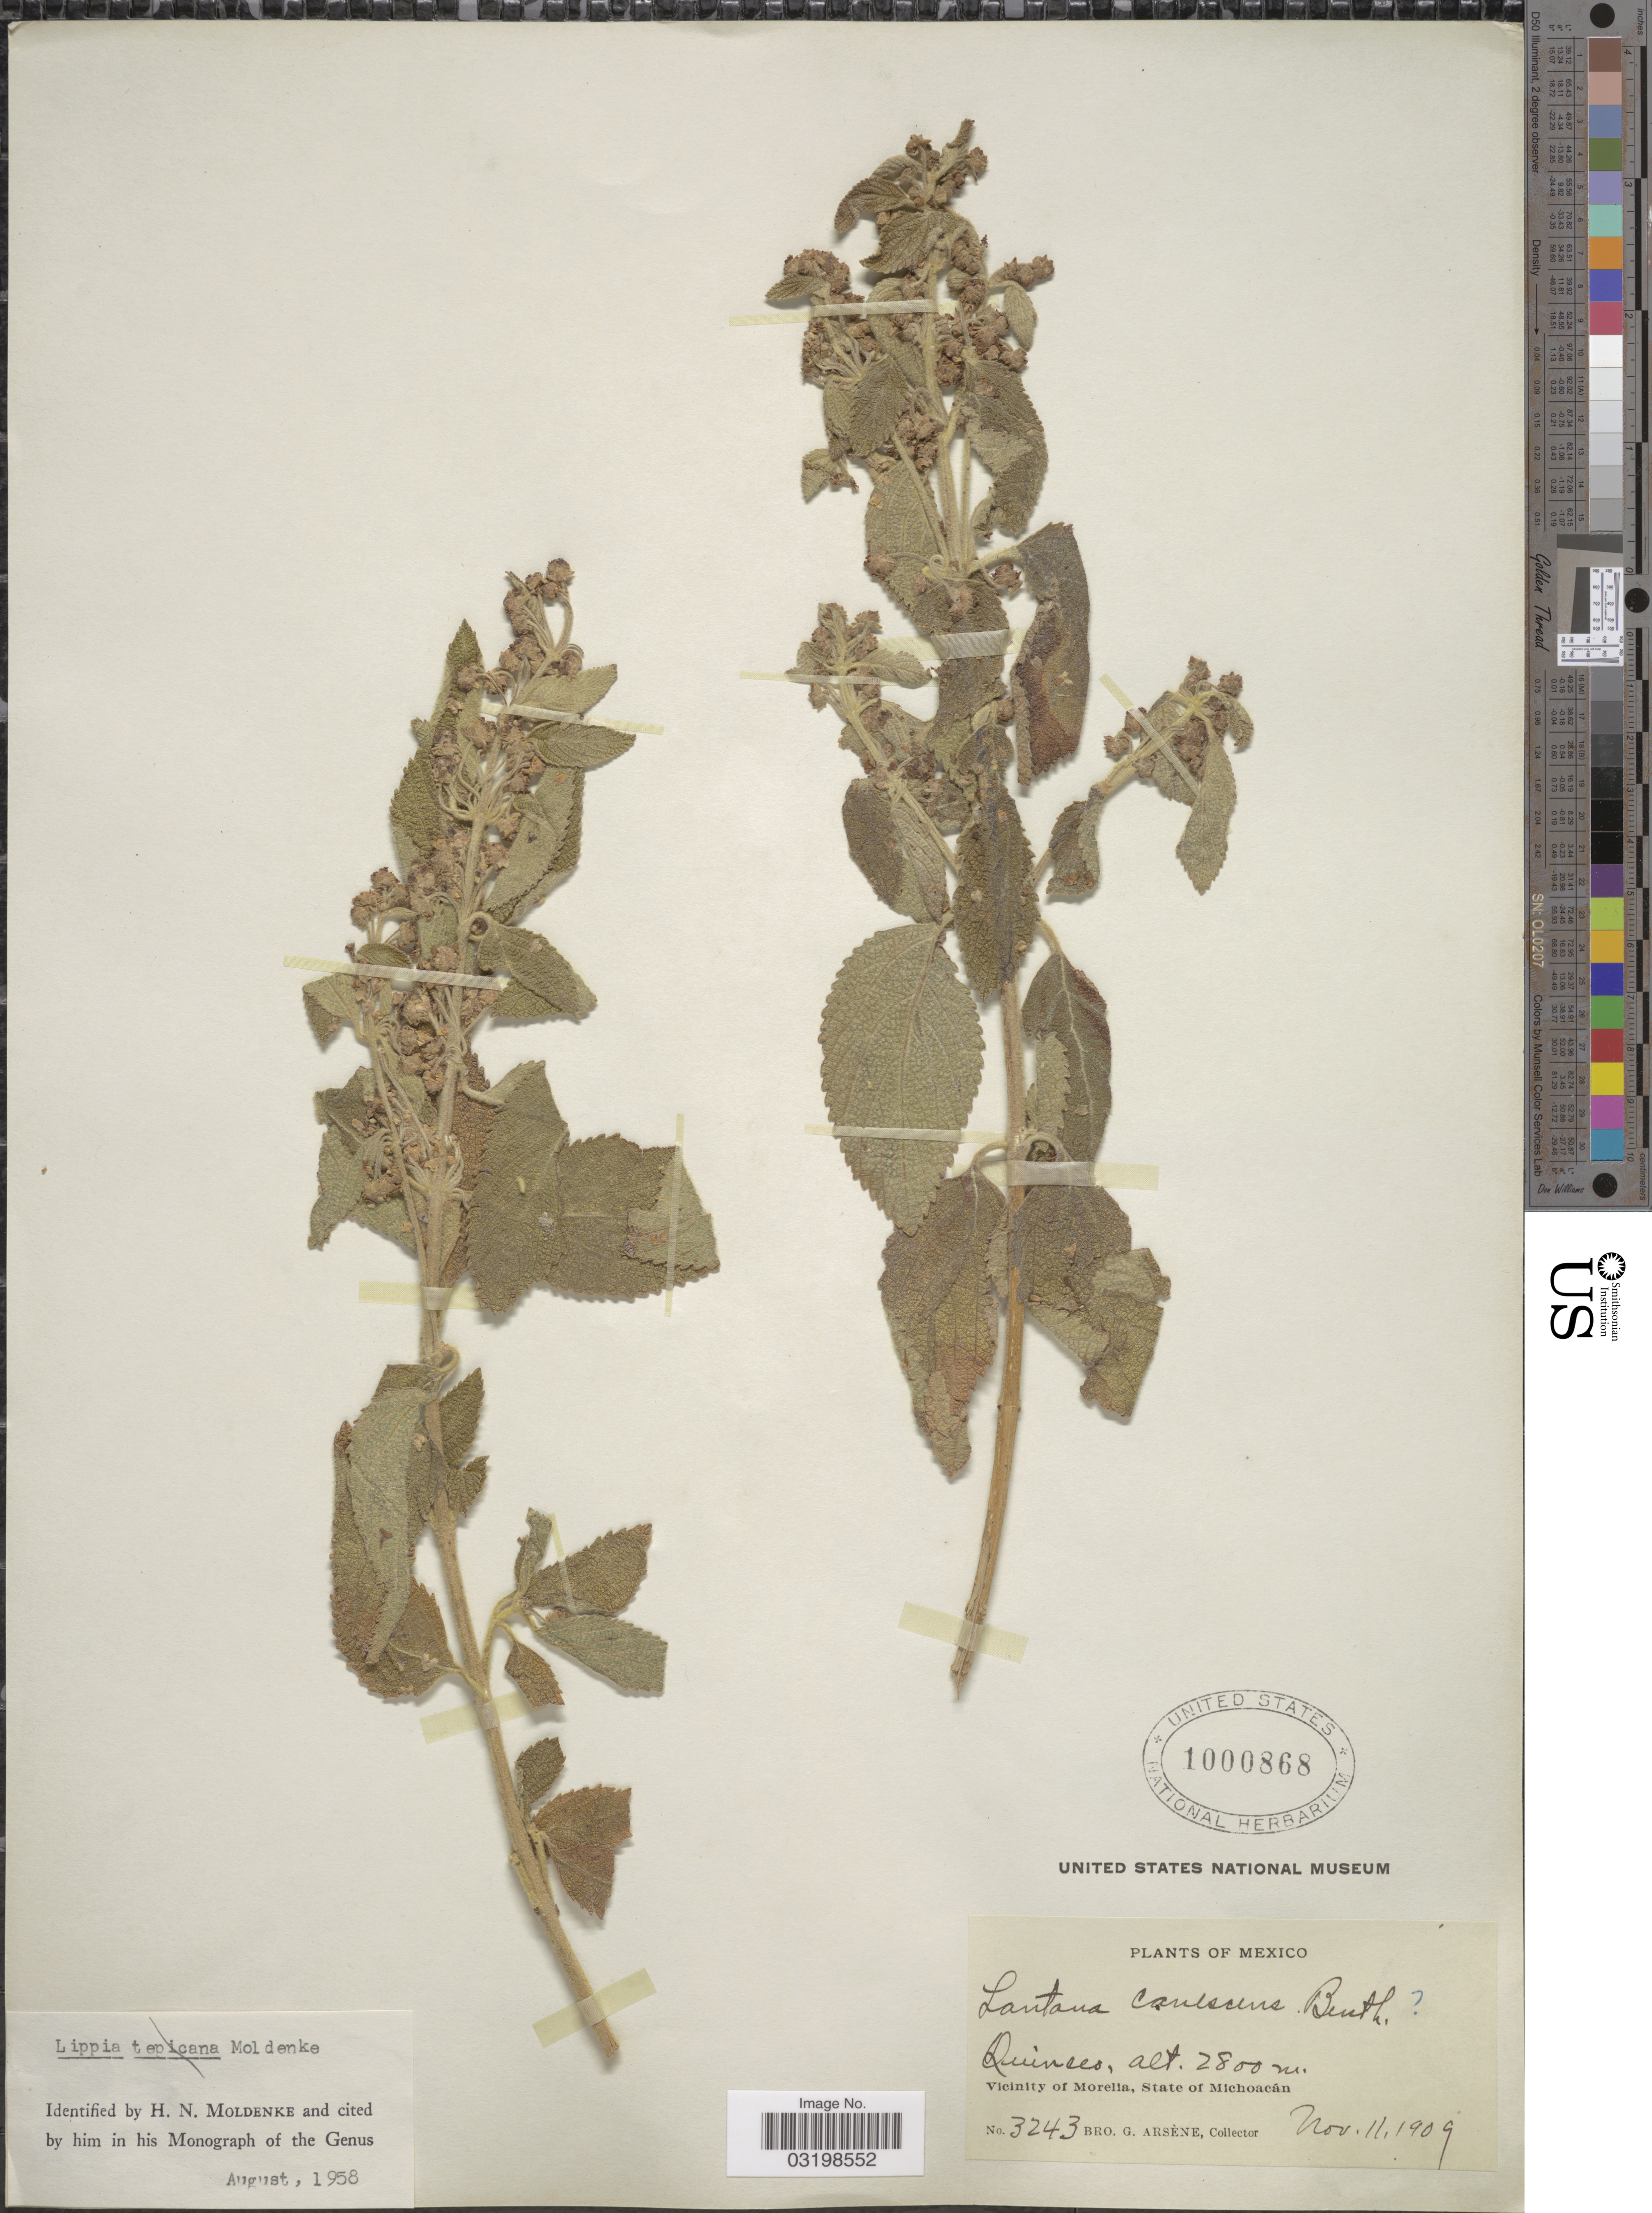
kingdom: Plantae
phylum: Tracheophyta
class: Magnoliopsida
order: Lamiales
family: Verbenaceae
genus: Lippia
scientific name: Lippia cardiostegia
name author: Benth.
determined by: Mirra, Fabiana, (SI), Instituto de Botanica Darwinion (ARGENTINA)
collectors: Bro. G. Arsène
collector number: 3243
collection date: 1909-11-11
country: Mexico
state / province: Michoacán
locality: Quinceo, Vicinity of Morelia.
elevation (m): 2800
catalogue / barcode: US 1000868